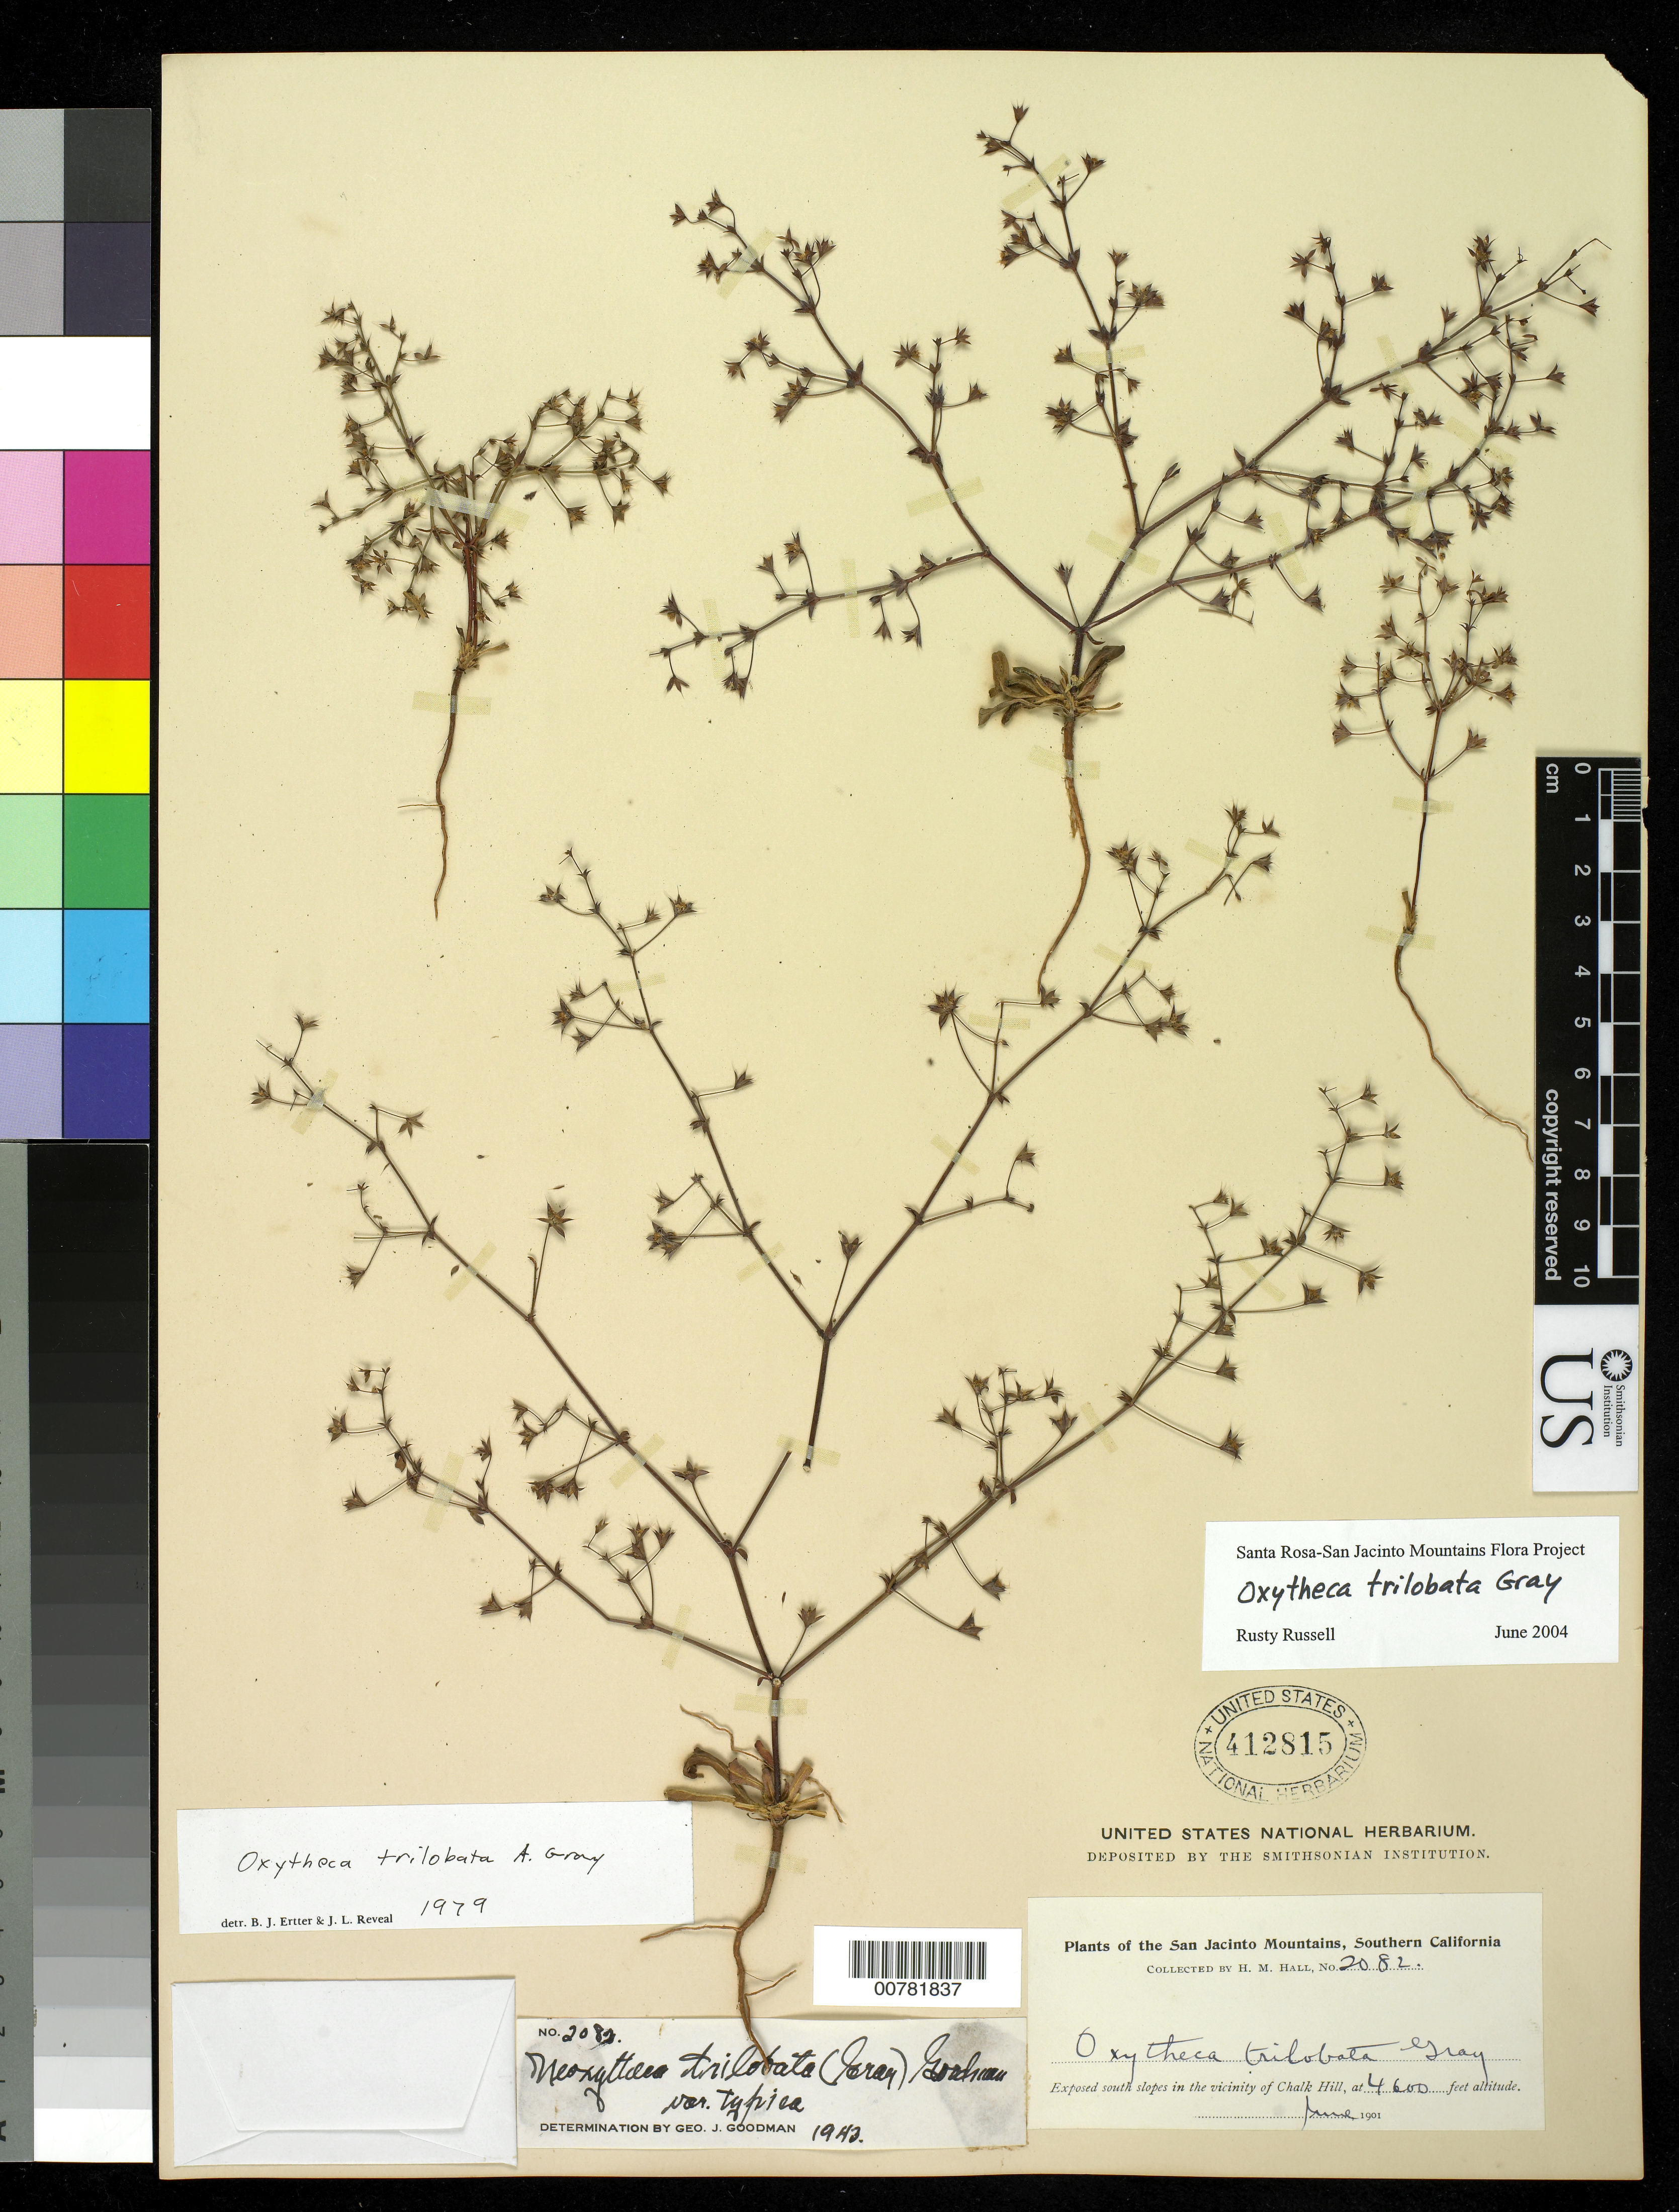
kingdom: Plantae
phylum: Tracheophyta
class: Magnoliopsida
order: Caryophyllales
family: Polygonaceae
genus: Sidotheca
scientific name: Sidotheca trilobata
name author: (A. Gray) Reveal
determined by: Strong, Mark T., (BOT), Smithsonian Institution - National Museum of Natural History (UNITED STATES)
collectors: H. M. Hall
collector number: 2082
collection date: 1901-06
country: United States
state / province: California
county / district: Riverside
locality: San Jacinto Mountains, Southern California. Exposed south slopes in the vicinity of Chalk Hill.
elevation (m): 1402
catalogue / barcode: US 412815